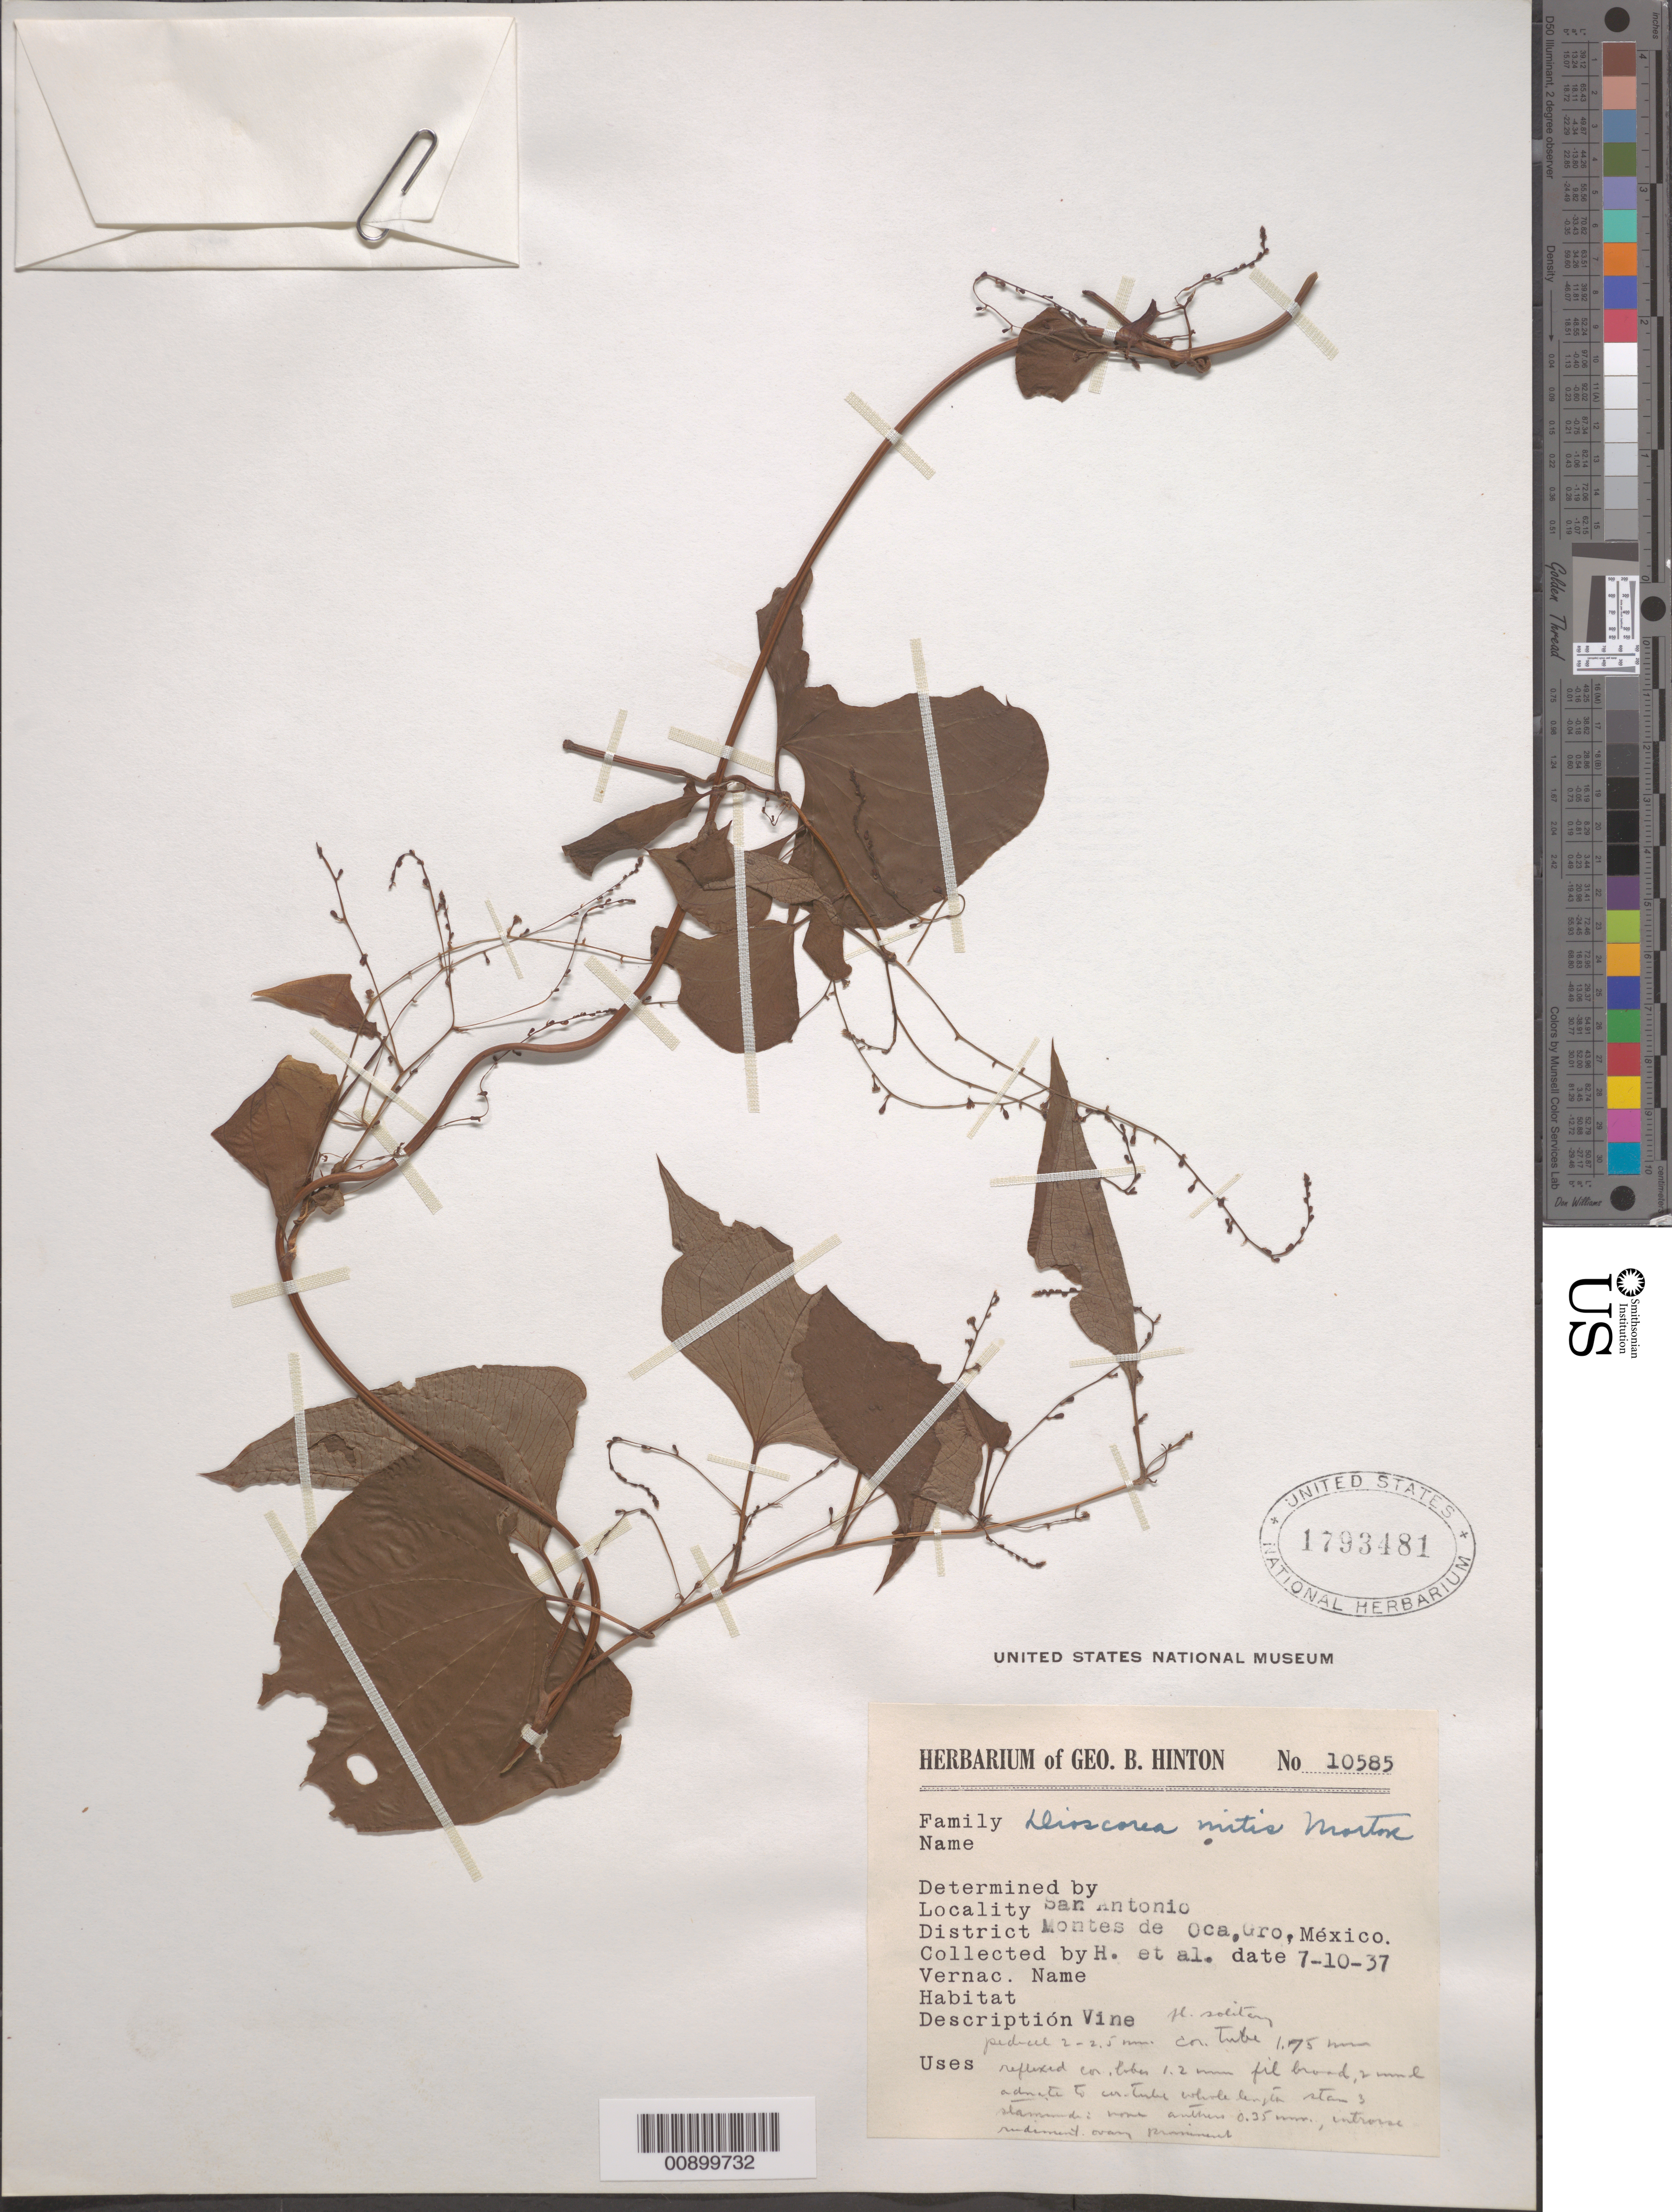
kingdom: Plantae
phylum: Tracheophyta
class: Liliopsida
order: Dioscoreales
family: Dioscoreaceae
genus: Dioscorea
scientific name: Dioscorea mitis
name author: C.V. Morton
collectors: G. B. Hinton & et al.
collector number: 10585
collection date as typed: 10 Jul 1937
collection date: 1937-07-10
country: Mexico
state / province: Guerrero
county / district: Montes de Oca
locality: San Antonio, District Montes de Oca, Guerrero.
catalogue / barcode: US 1793481